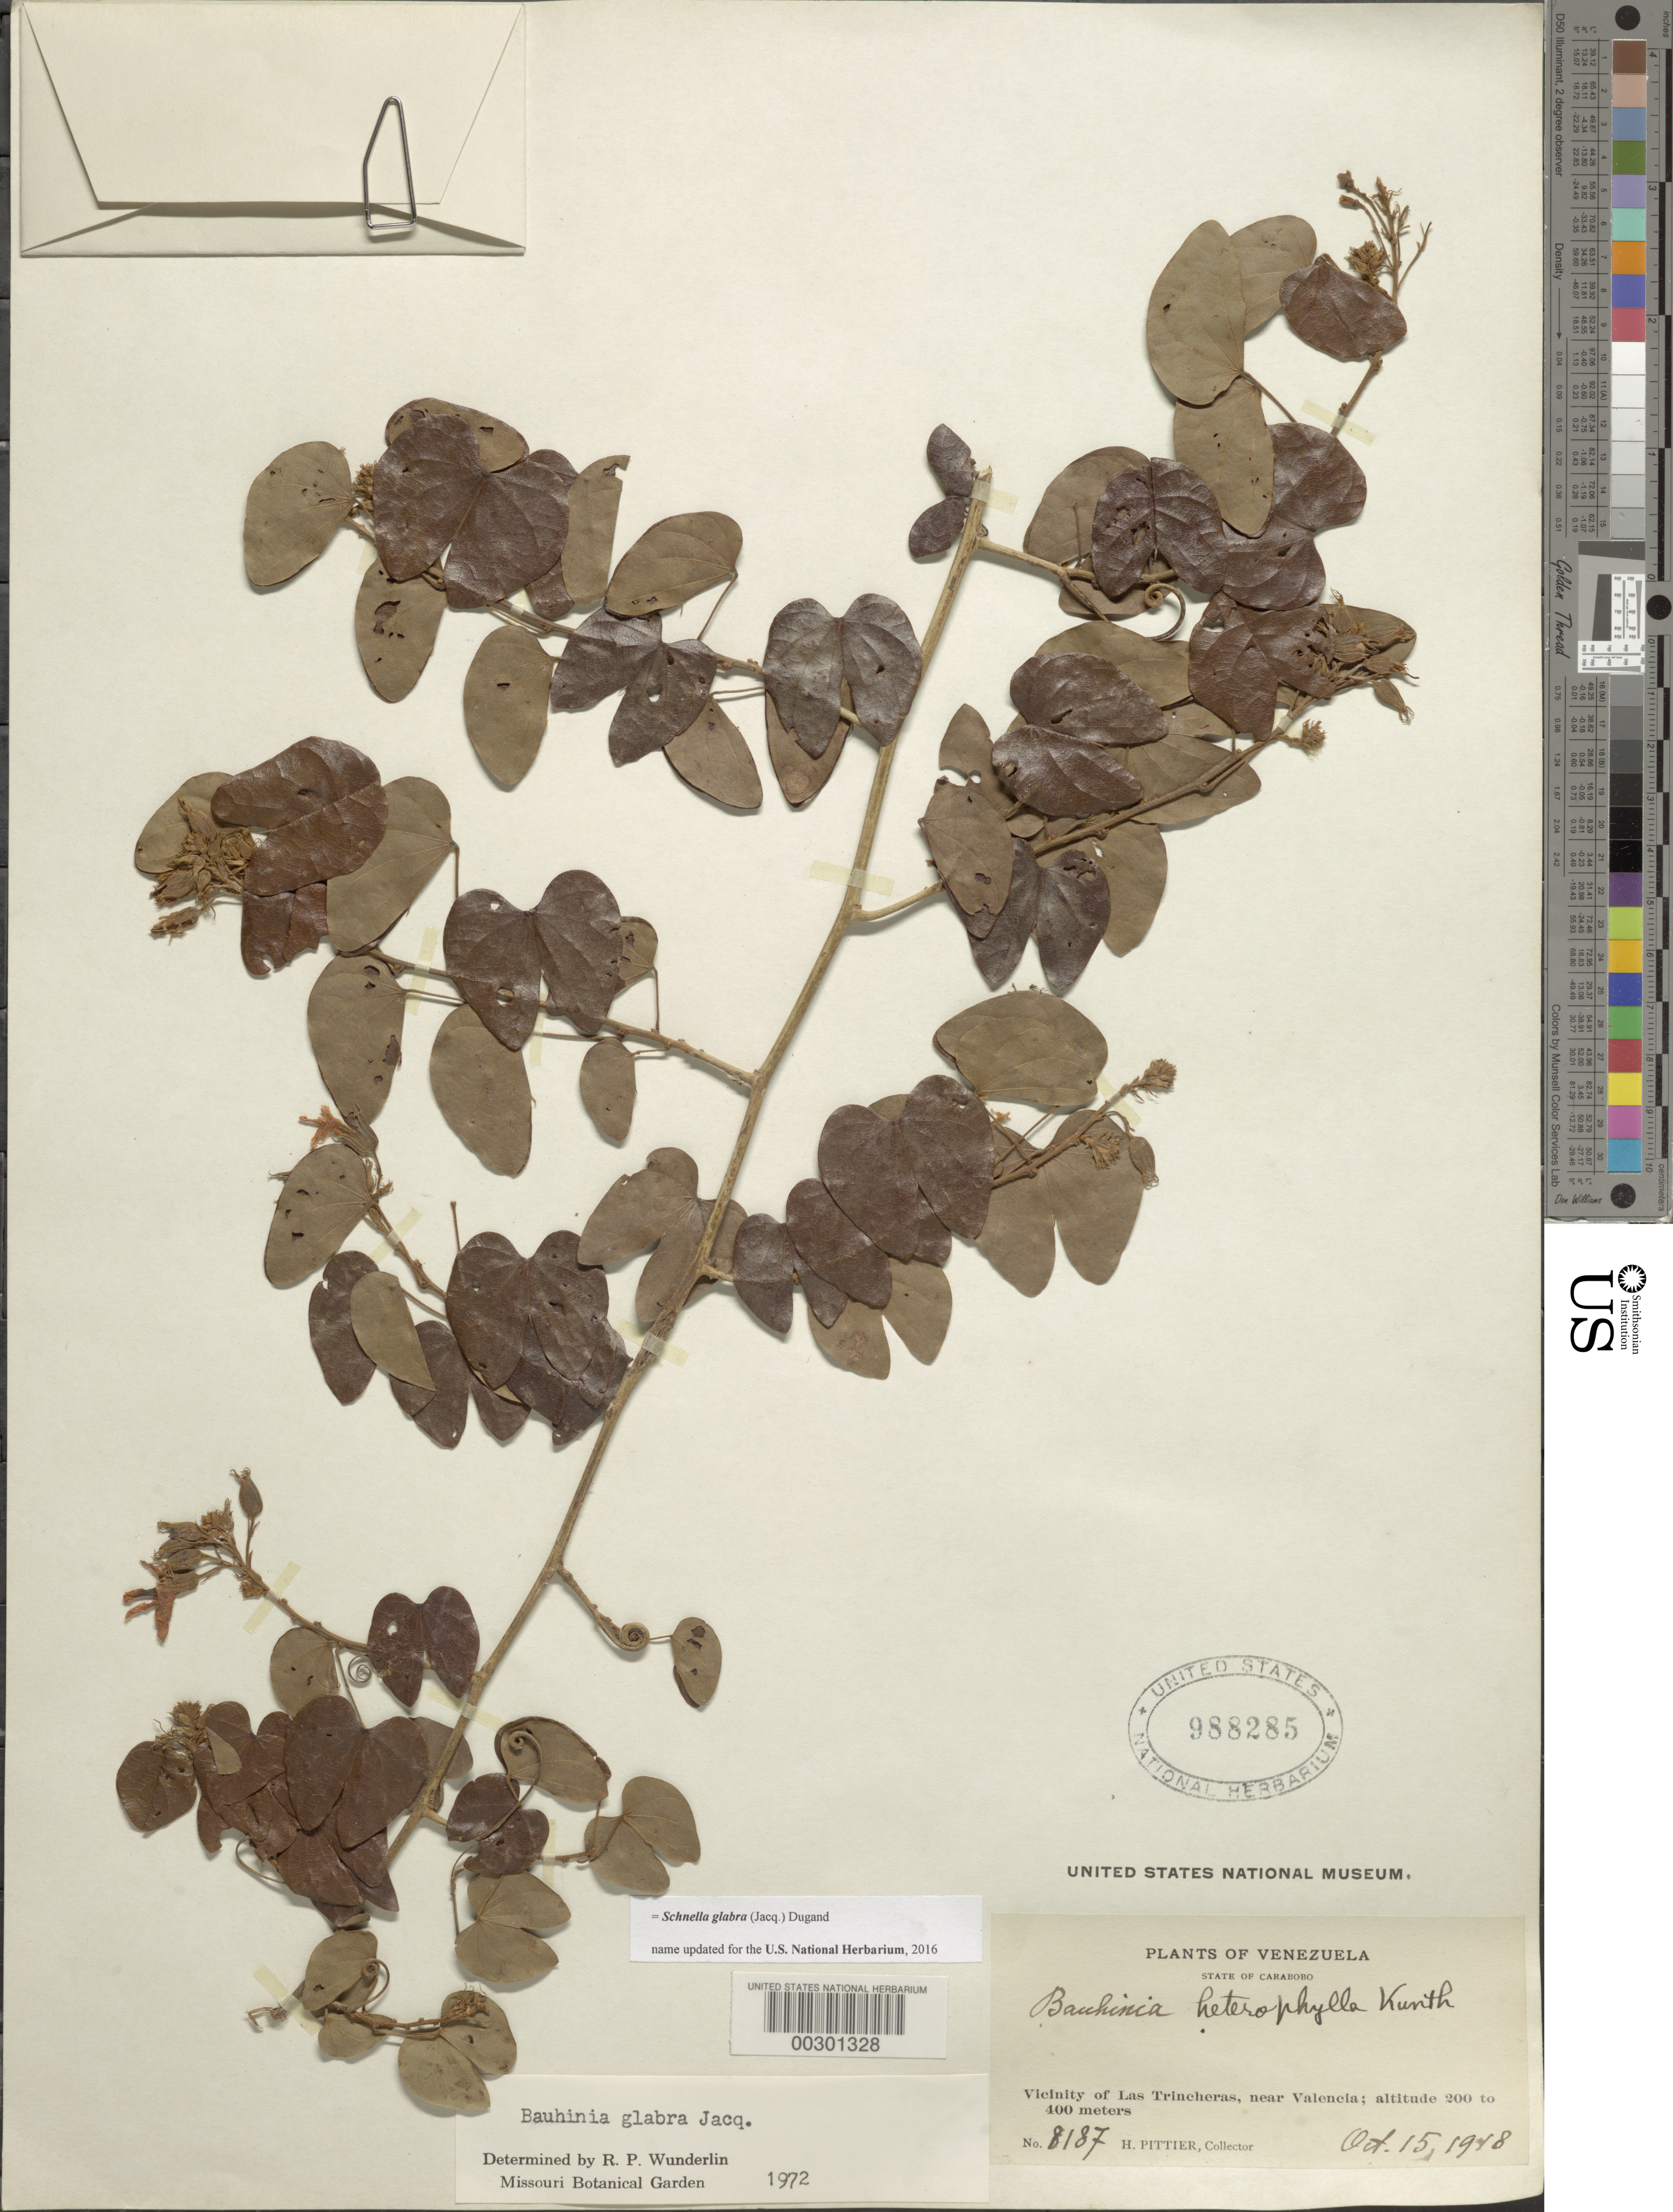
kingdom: Plantae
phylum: Tracheophyta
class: Magnoliopsida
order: Fabales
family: Fabaceae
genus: Schnella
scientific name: Schnella glabra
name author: (Jacq.) Dugand G.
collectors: H. F. Pittier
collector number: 8187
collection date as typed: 15 Oct 1948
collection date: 1948-10-15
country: Venezuela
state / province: Carabobo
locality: Vicinity of las trincheras, near valencia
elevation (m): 200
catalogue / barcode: US 988285